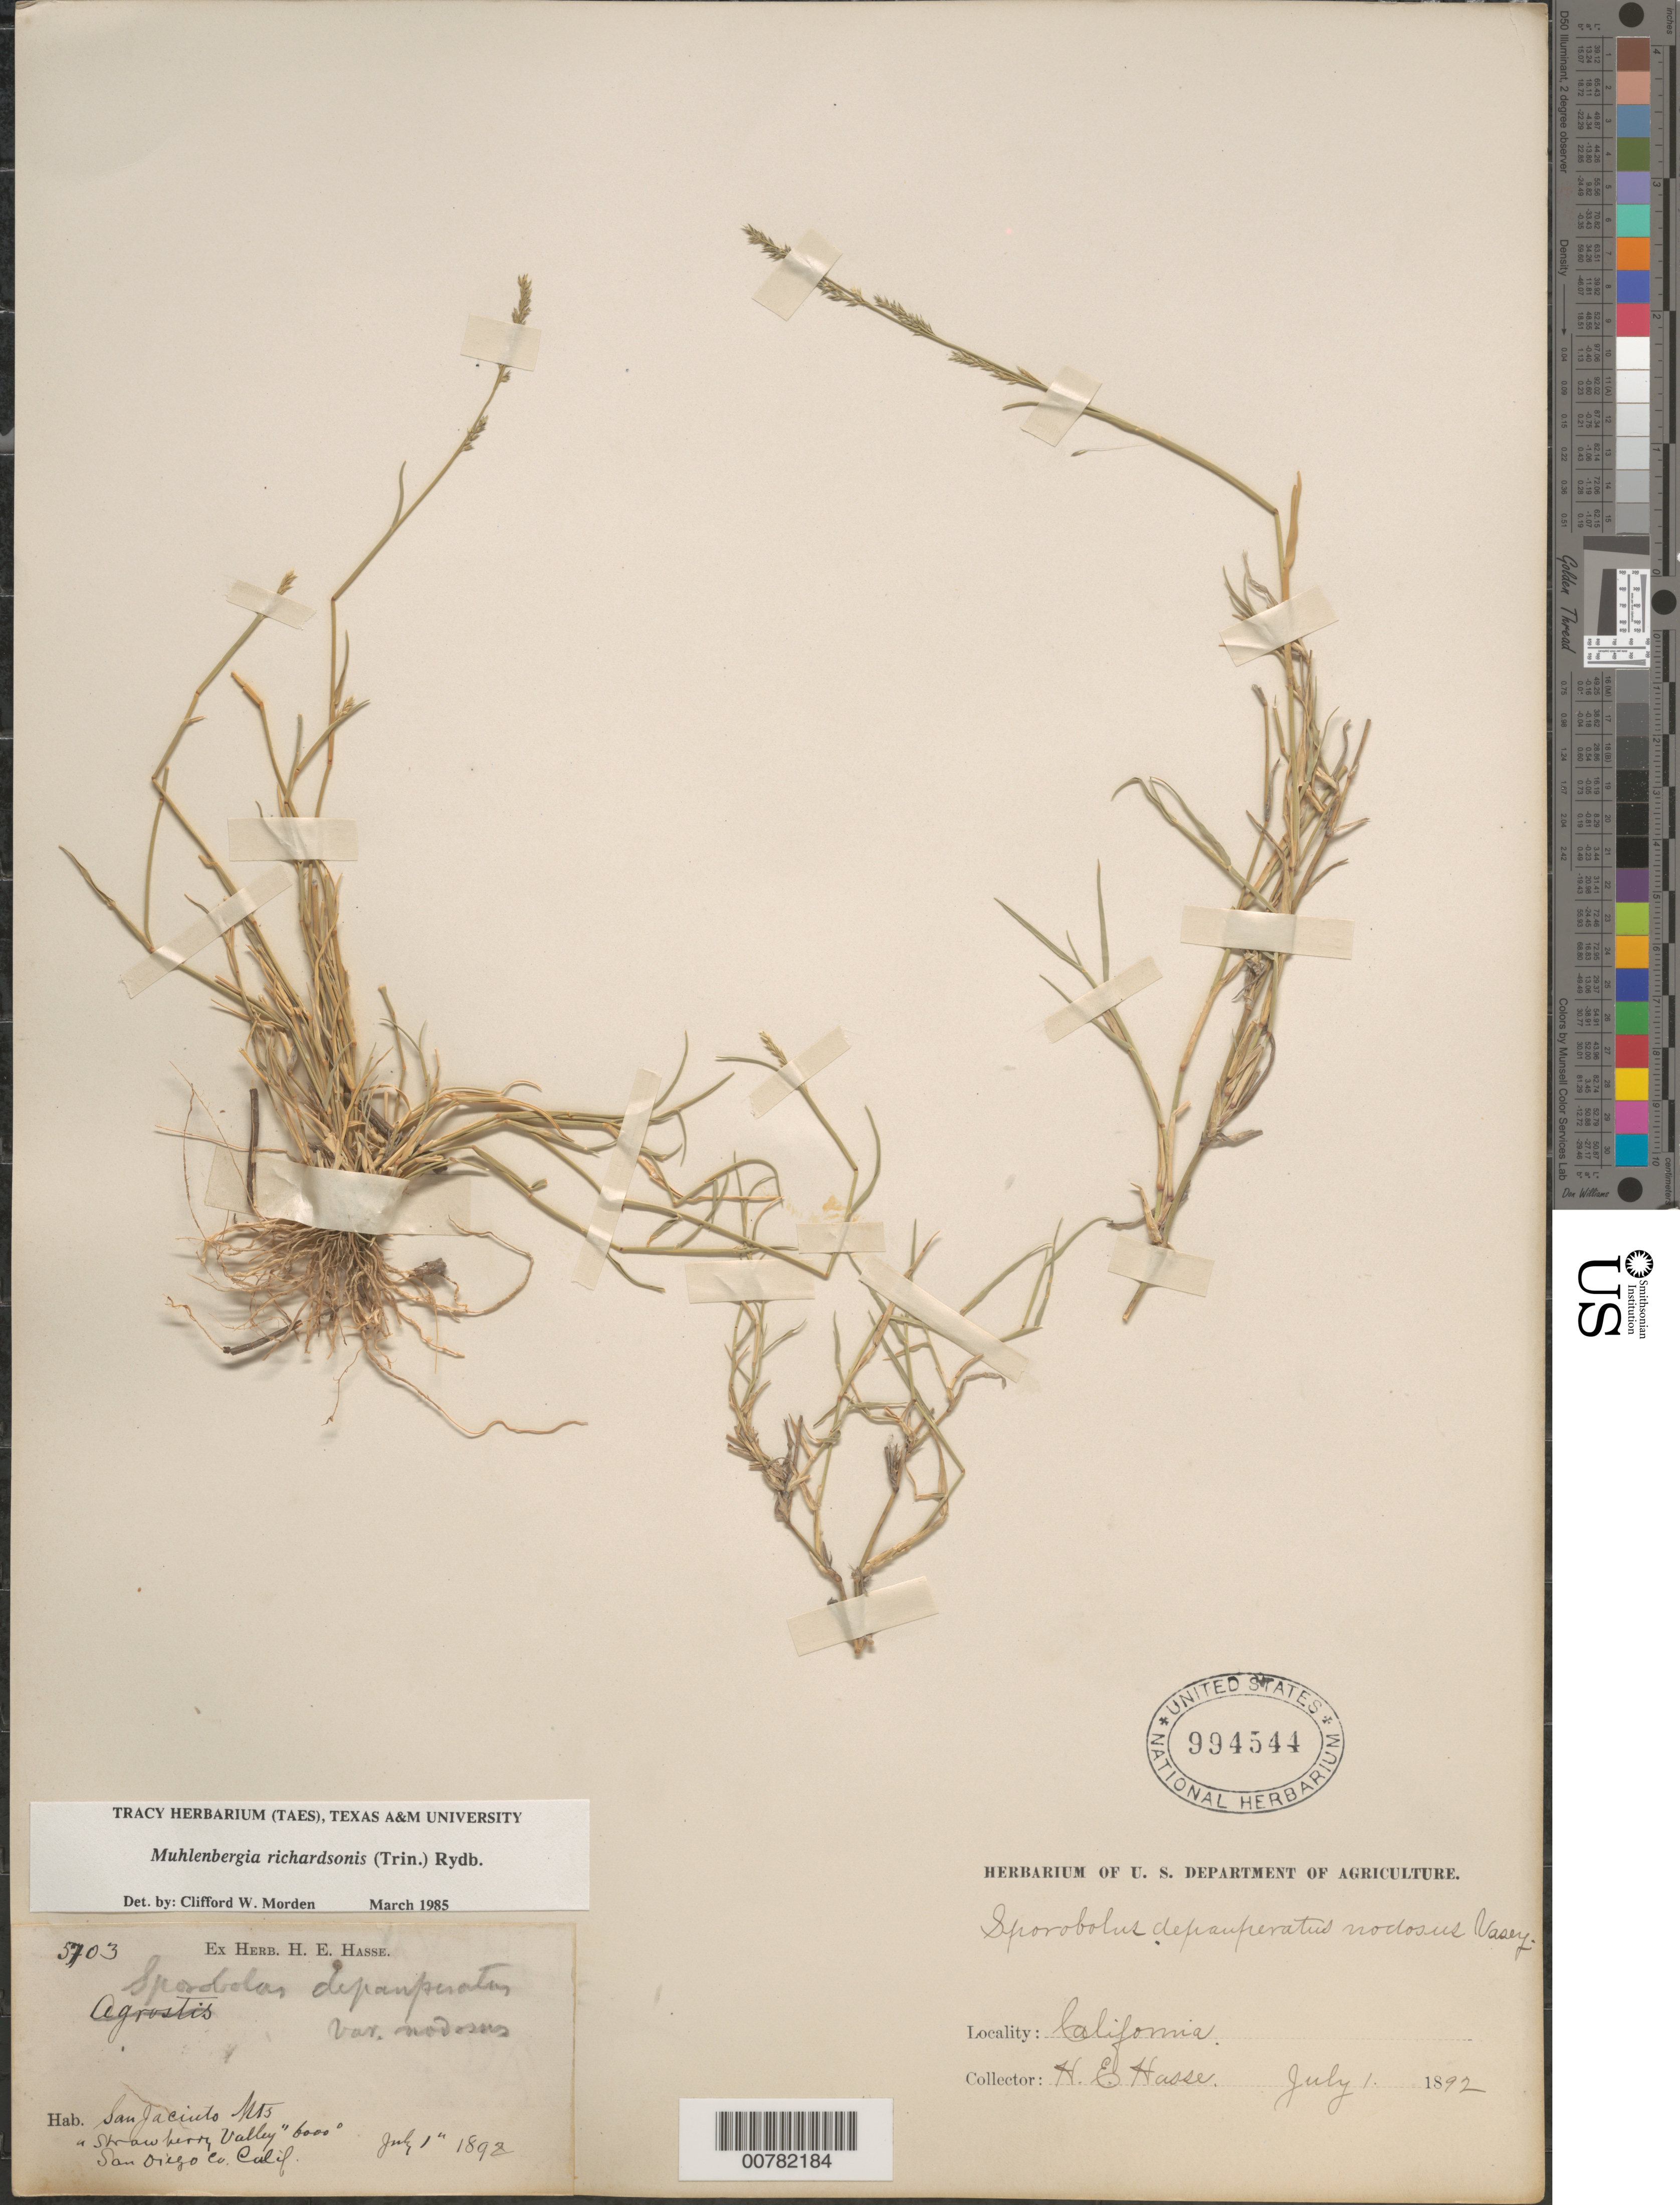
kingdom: Plantae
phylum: Tracheophyta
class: Liliopsida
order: Poales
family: Poaceae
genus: Muhlenbergia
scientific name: Muhlenbergia richardsonis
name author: (Trin.) Rydb.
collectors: H. E. Hasse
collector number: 5703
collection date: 1892-07-01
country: United States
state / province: California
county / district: Riverside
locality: San Jacinto Mts. "Strawberry Valley". San Diego Co.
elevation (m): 1829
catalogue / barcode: US 994544